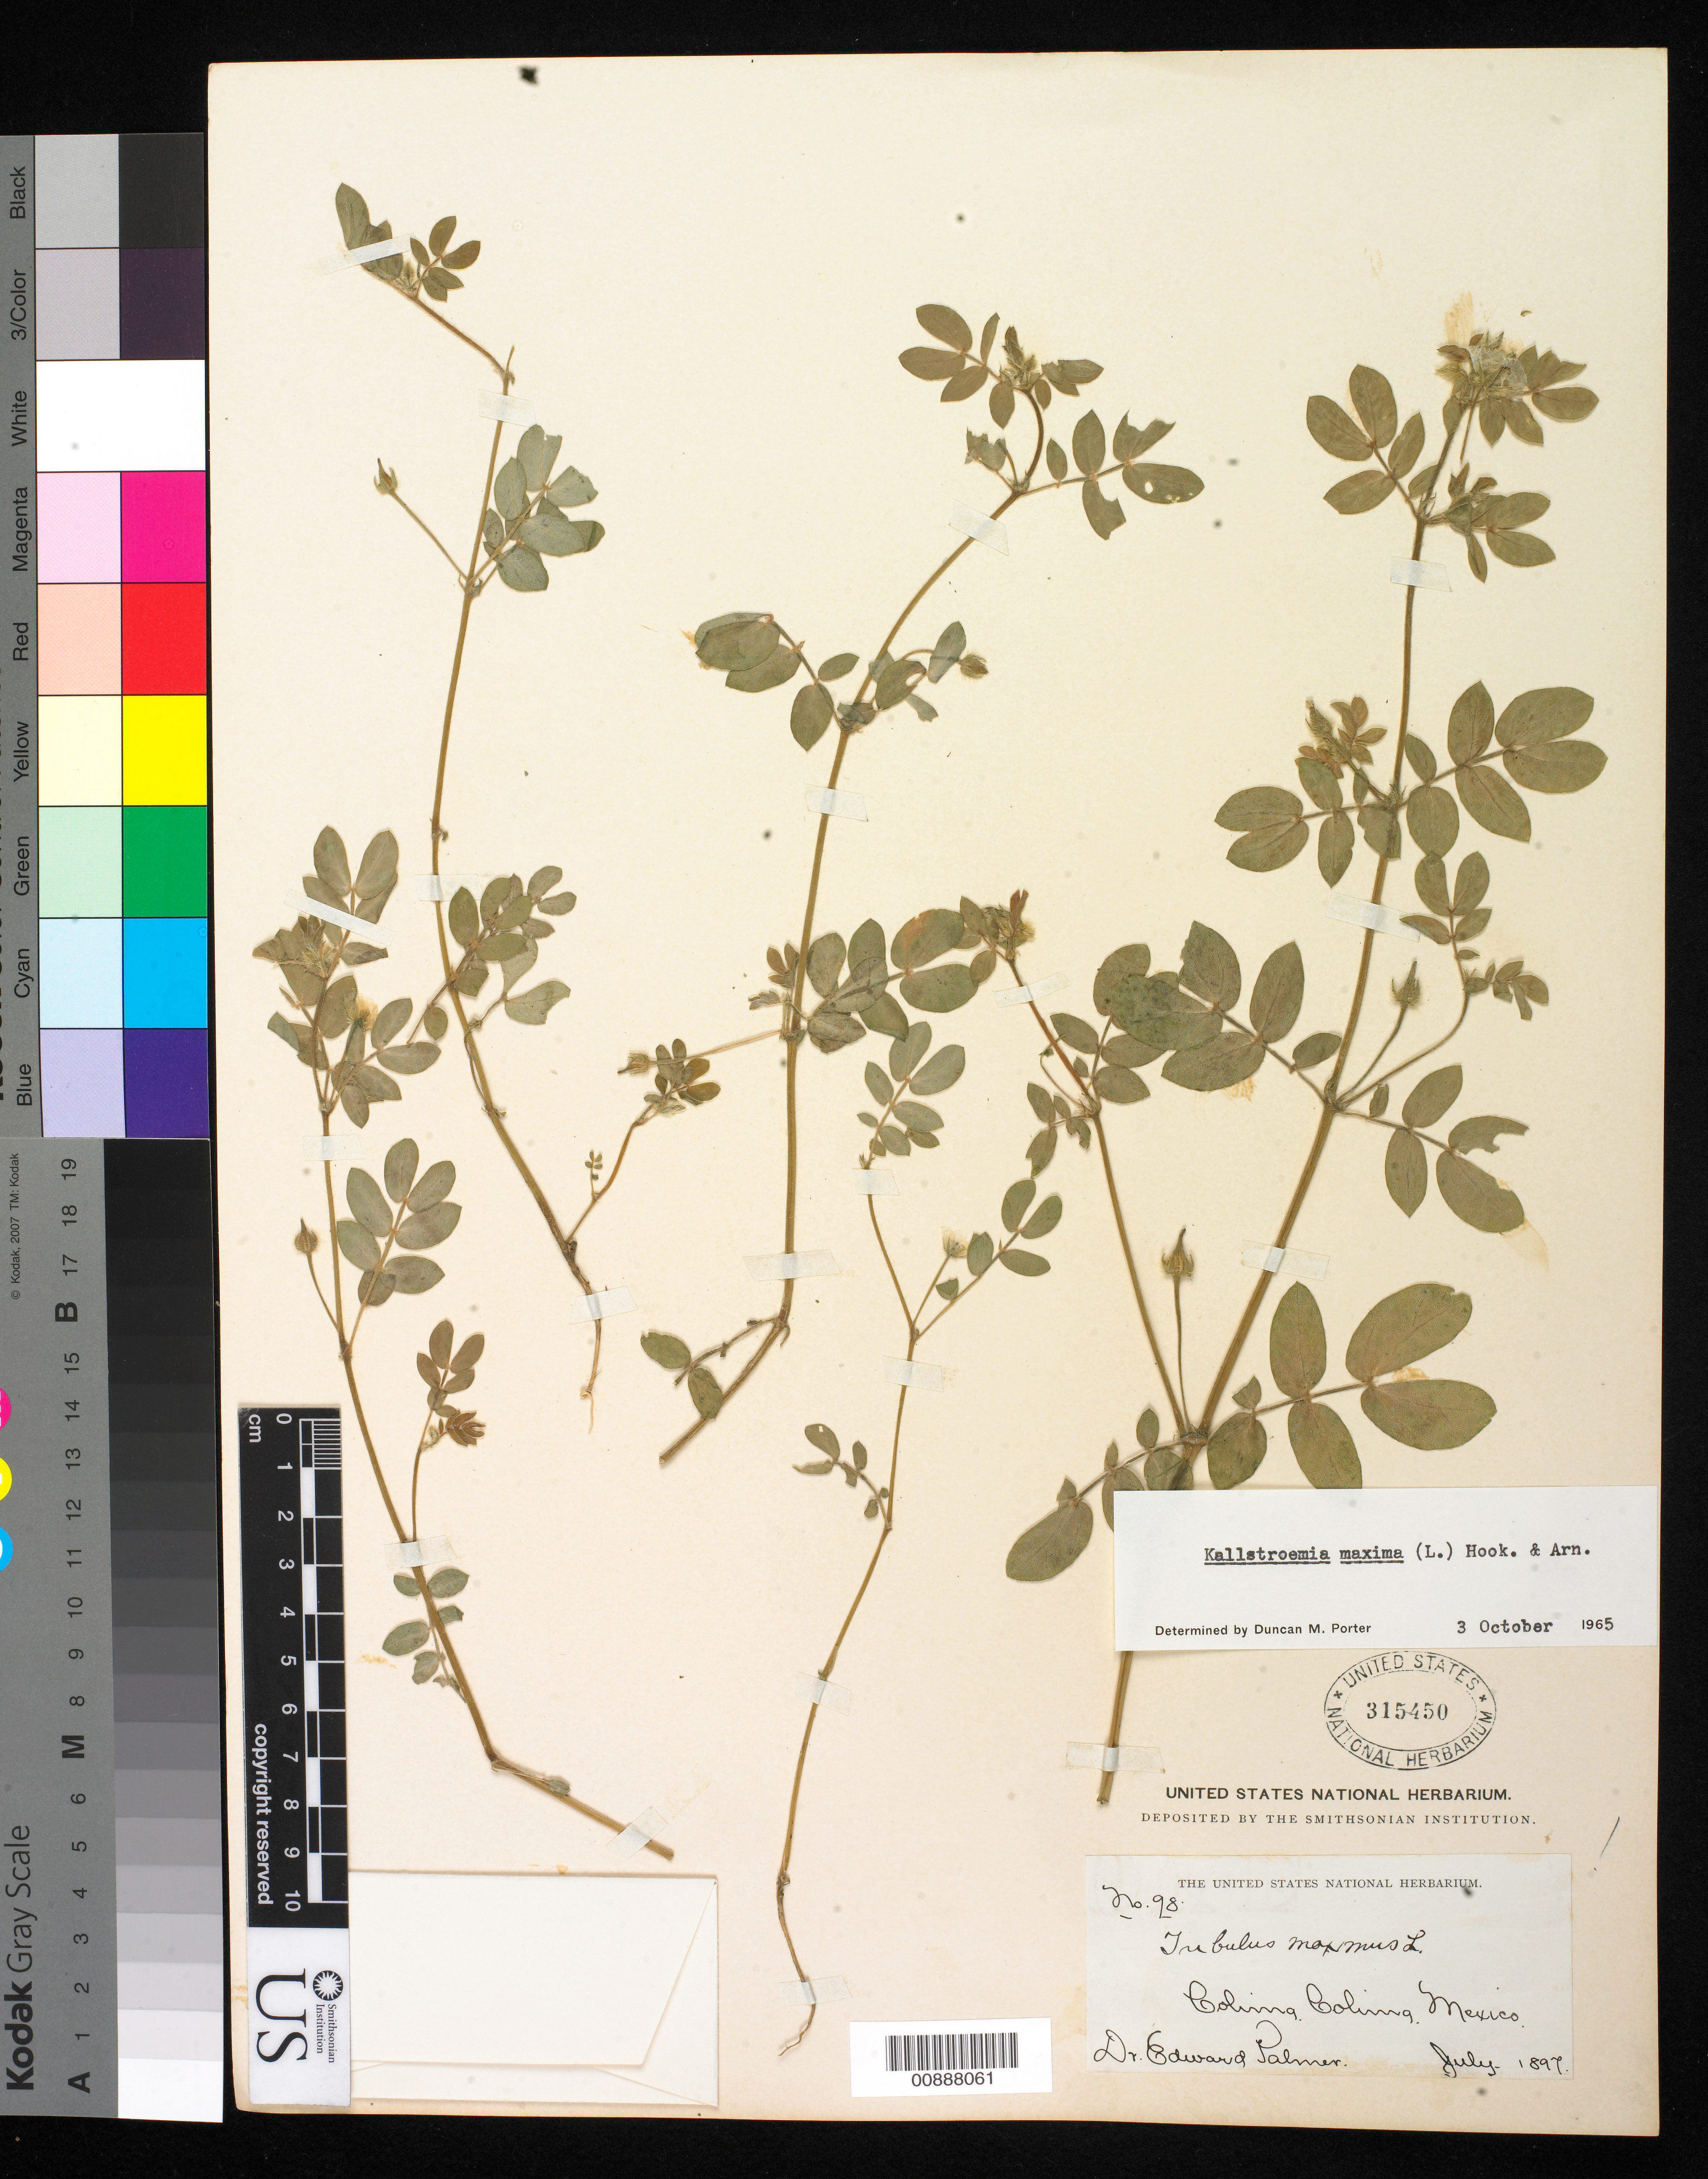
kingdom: Plantae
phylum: Tracheophyta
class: Magnoliopsida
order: Zygophyllales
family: Zygophyllaceae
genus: Kallstroemia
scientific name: Kallstroemia maxima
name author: (L.) Hook. & Arn.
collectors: E. Palmer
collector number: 98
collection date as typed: Jul 1897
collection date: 1897-07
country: Mexico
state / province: Colima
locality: Coima, Colima.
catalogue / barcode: US 315450